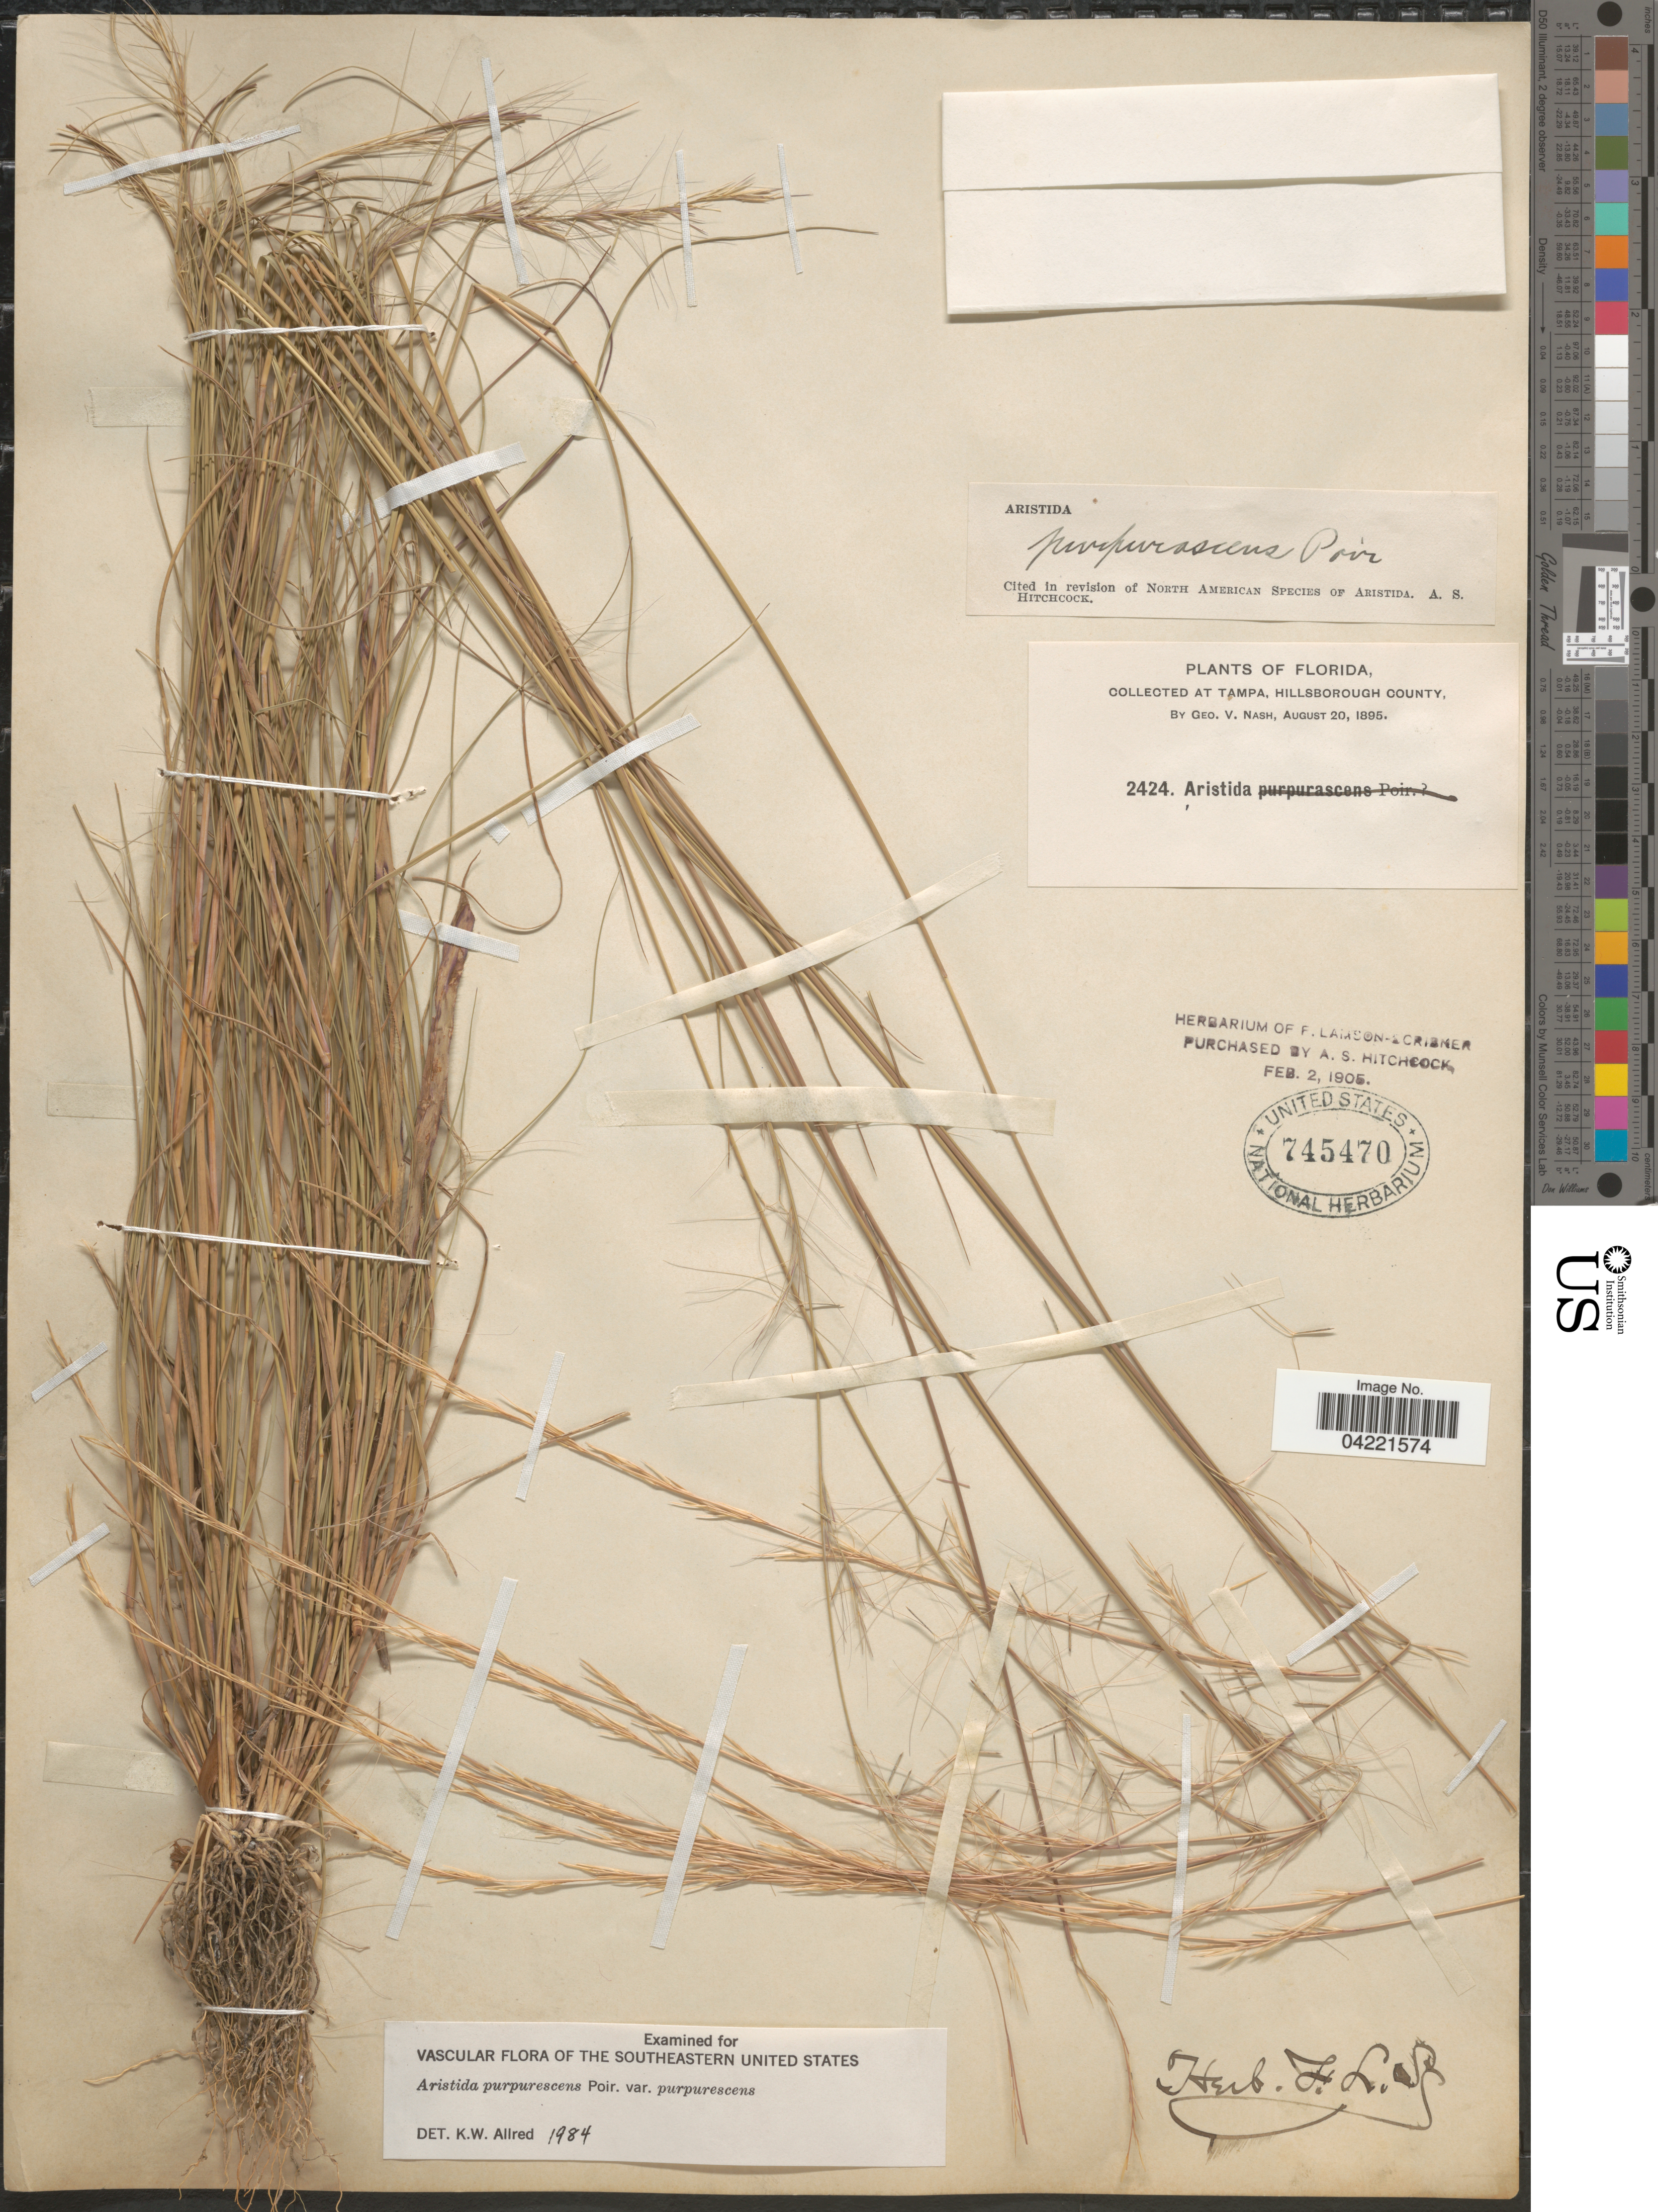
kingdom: Plantae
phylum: Tracheophyta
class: Liliopsida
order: Poales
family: Poaceae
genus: Aristida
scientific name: Aristida purpurascens var. purpurescens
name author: Poir.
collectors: G. V. Nash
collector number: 2424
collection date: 1895-08-20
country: United States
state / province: Florida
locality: At Tampa, Hillsborough County.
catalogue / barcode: US 745470